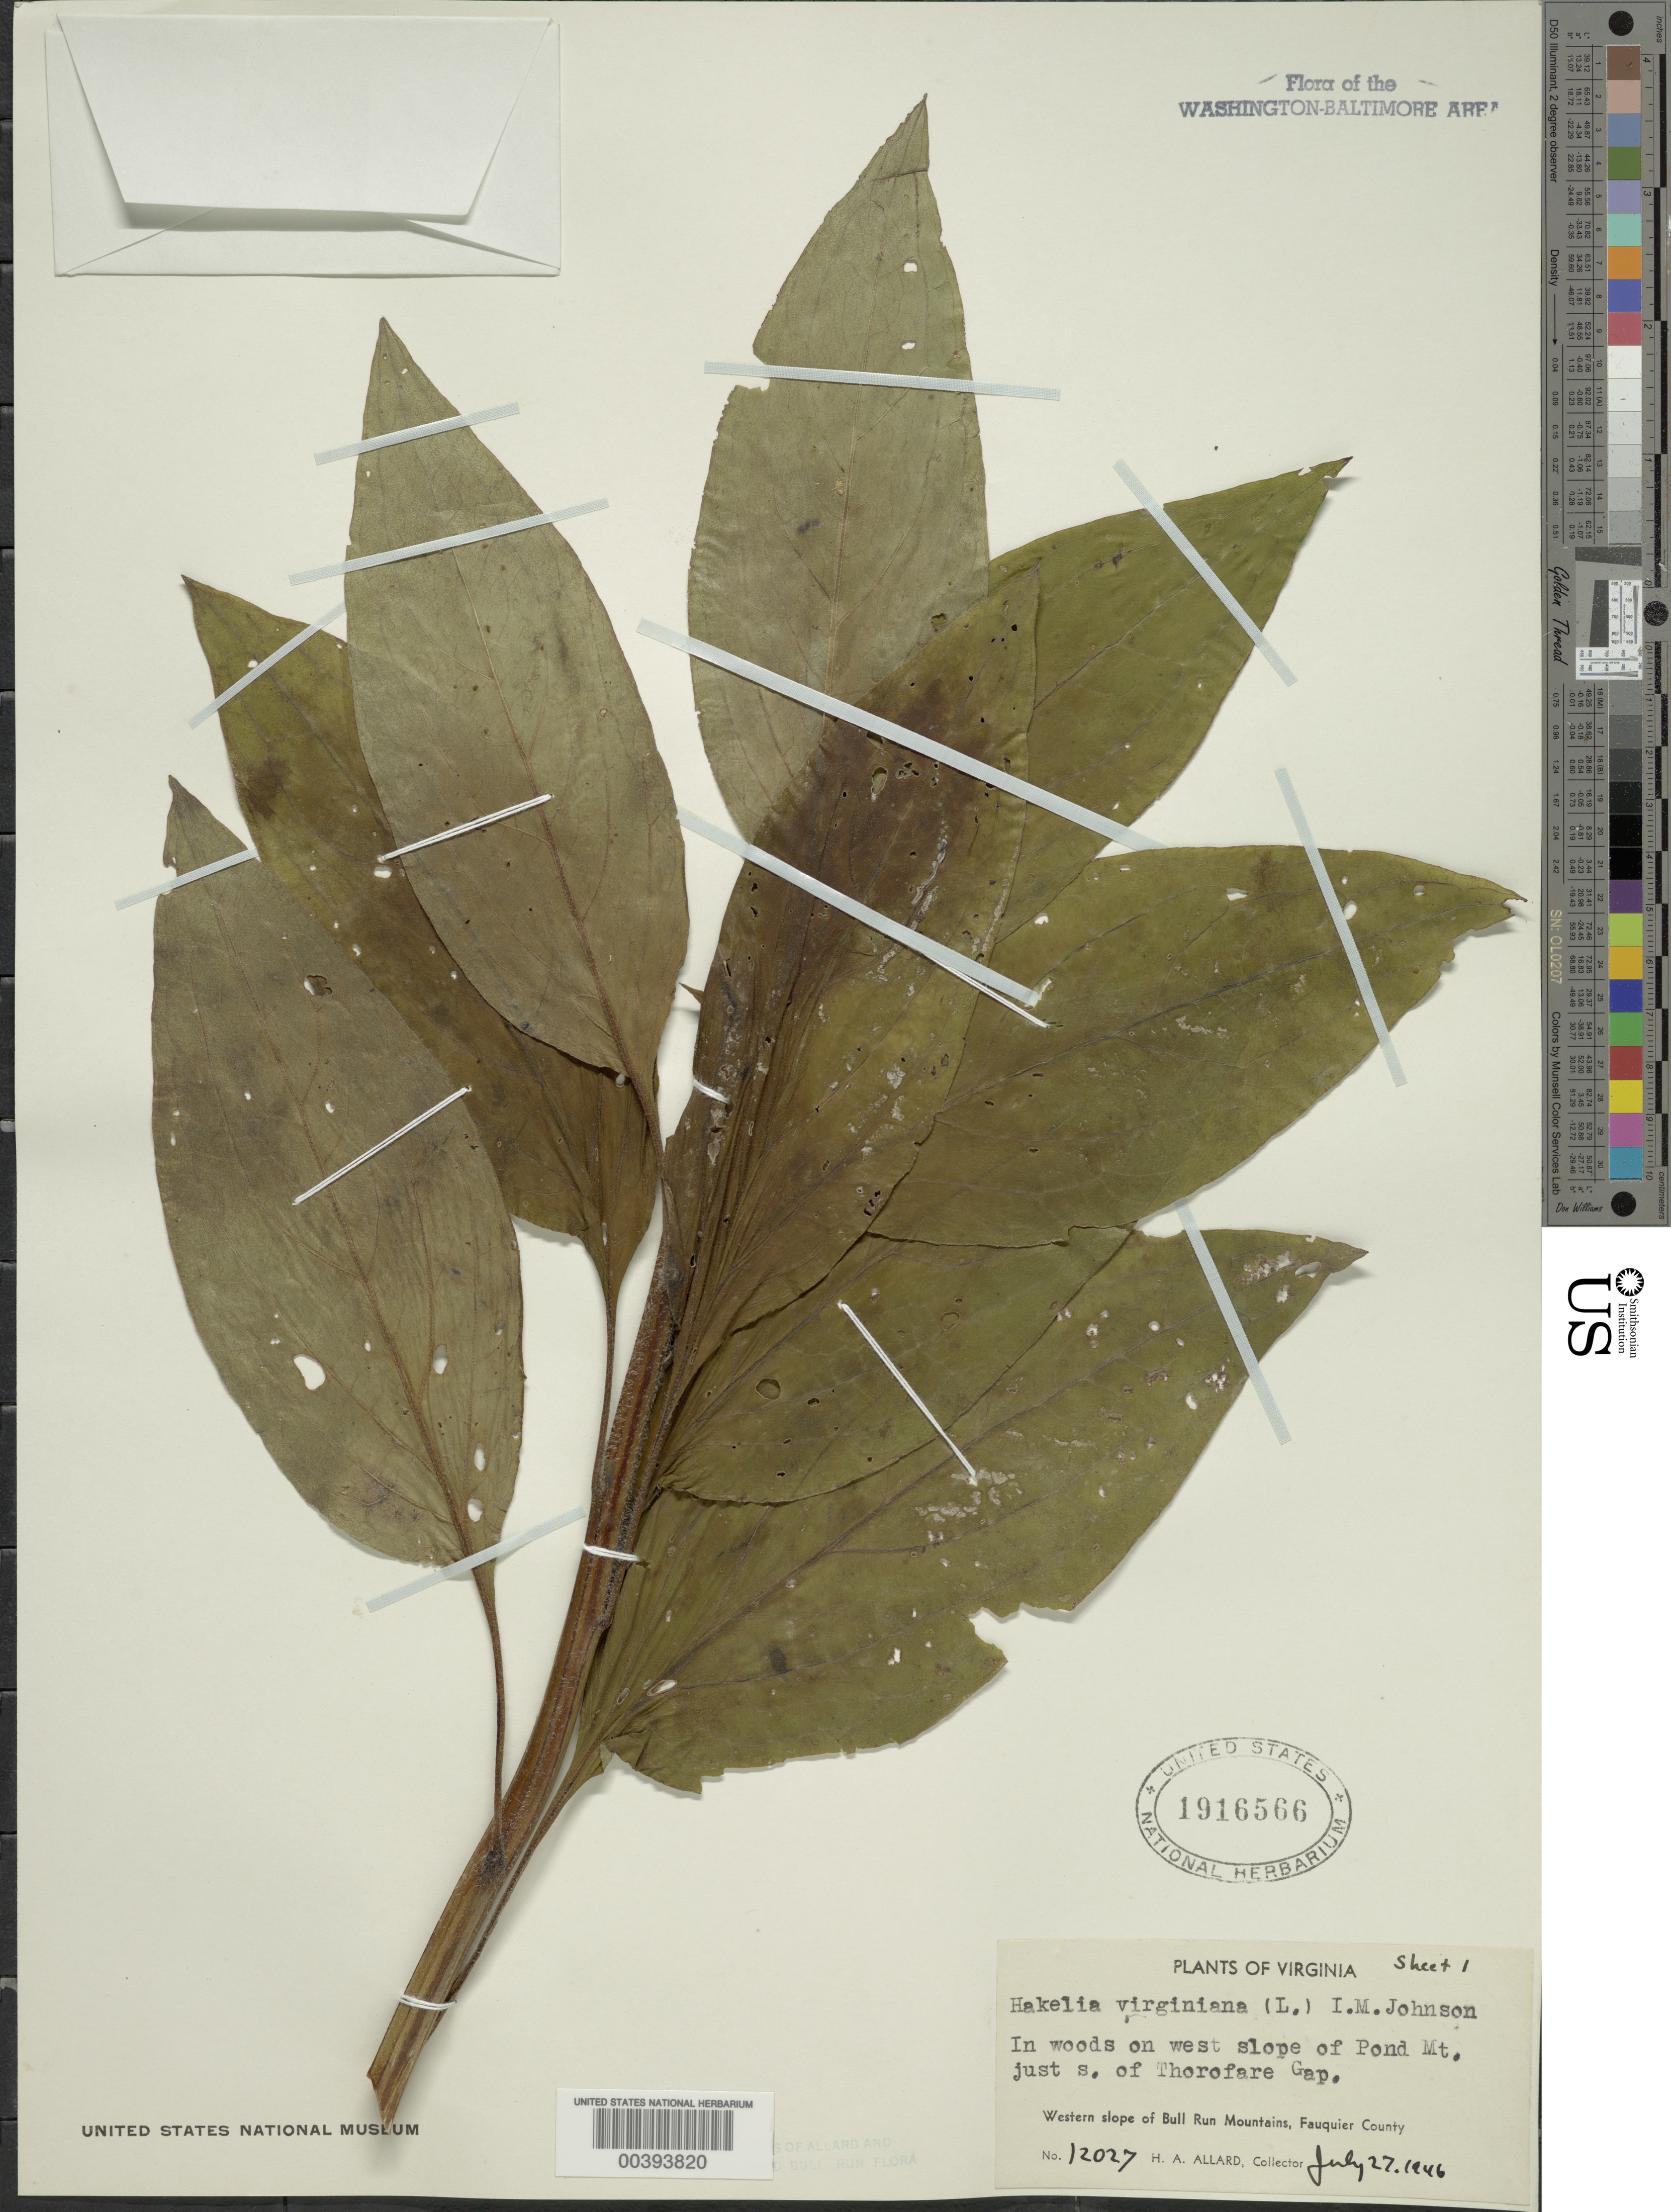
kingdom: Plantae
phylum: Tracheophyta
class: Magnoliopsida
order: Boraginales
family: Boraginaceae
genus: Hackelia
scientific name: Hackelia virginiana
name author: (L.) I.M. Johnst.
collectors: H. A. Allard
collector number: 12027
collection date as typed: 27 Jul 1946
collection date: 1946-07-27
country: United States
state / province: Virginia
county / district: Fauquier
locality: Pond Mountain, south of Thorofare Gap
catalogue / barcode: US 1916566